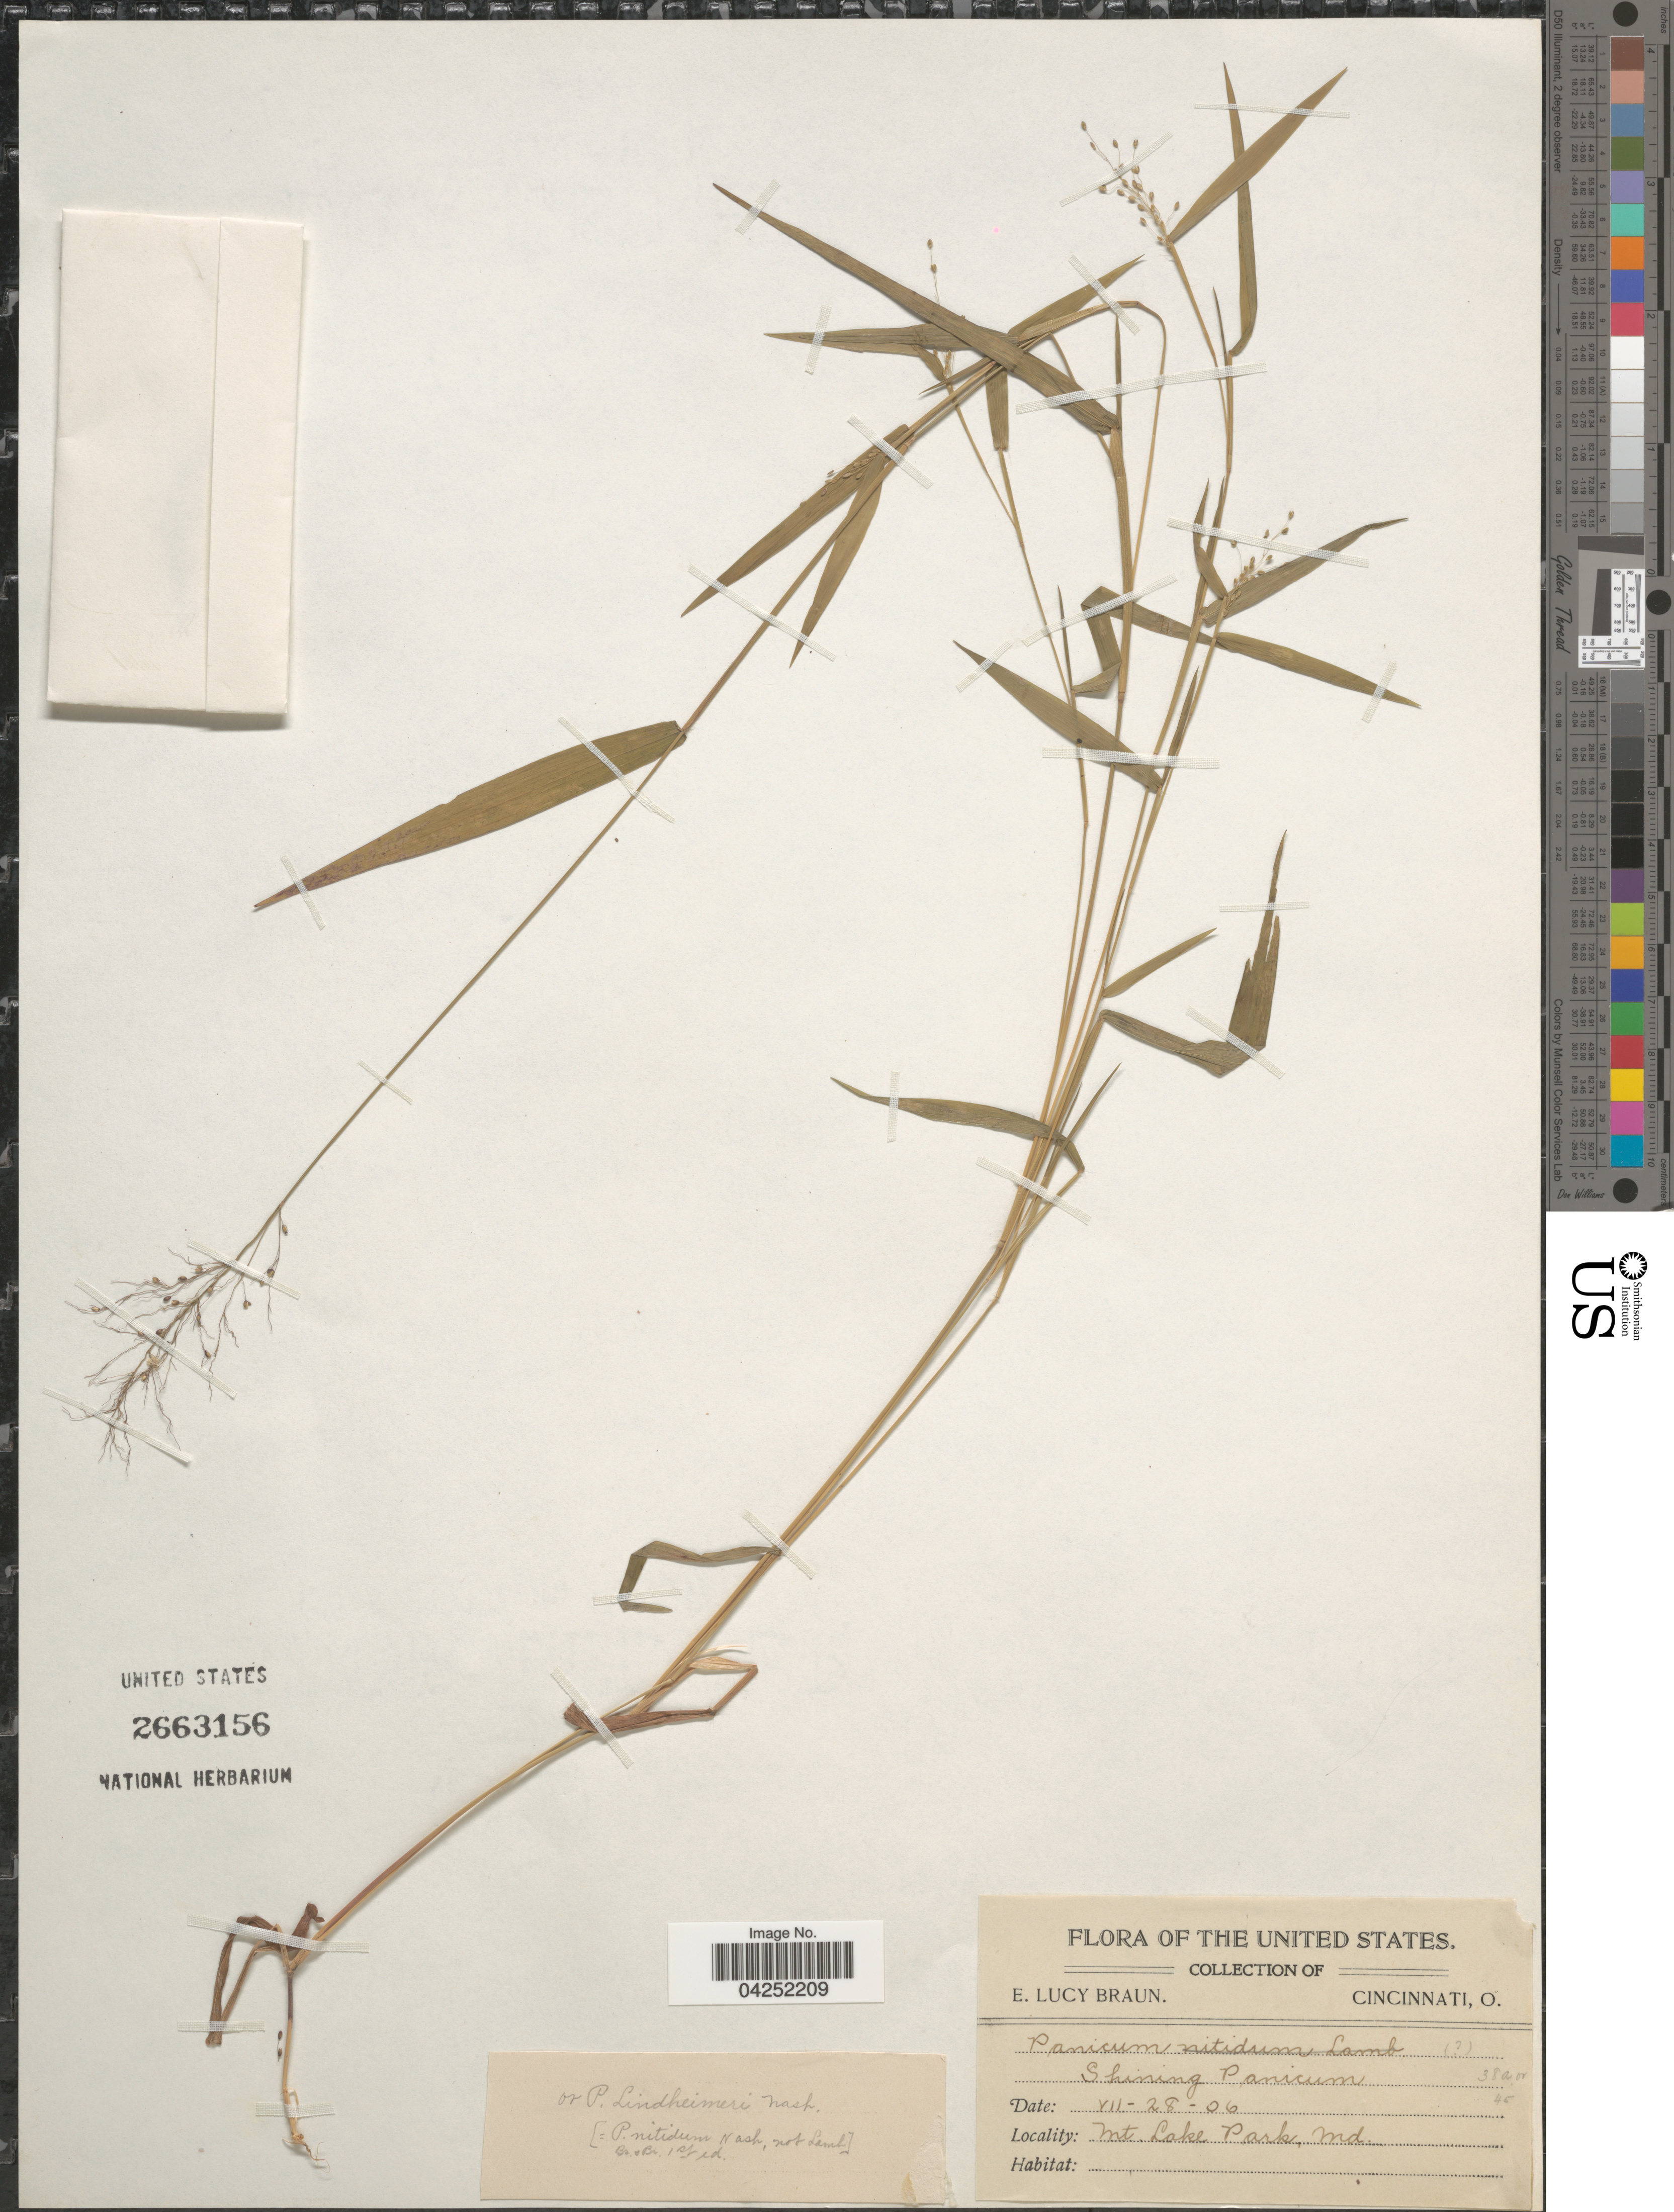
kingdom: Plantae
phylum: Tracheophyta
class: Liliopsida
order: Poales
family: Poaceae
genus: Dichanthelium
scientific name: Dichanthelium acuminatum var. lindheimeri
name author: (Nash) Gould & C.A. Clark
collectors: E. L. Braun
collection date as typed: Transcribed d/m/y: 28/7/6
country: United States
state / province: Maryland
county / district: Garrett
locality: Mt. Lake Park.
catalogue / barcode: US 2663156